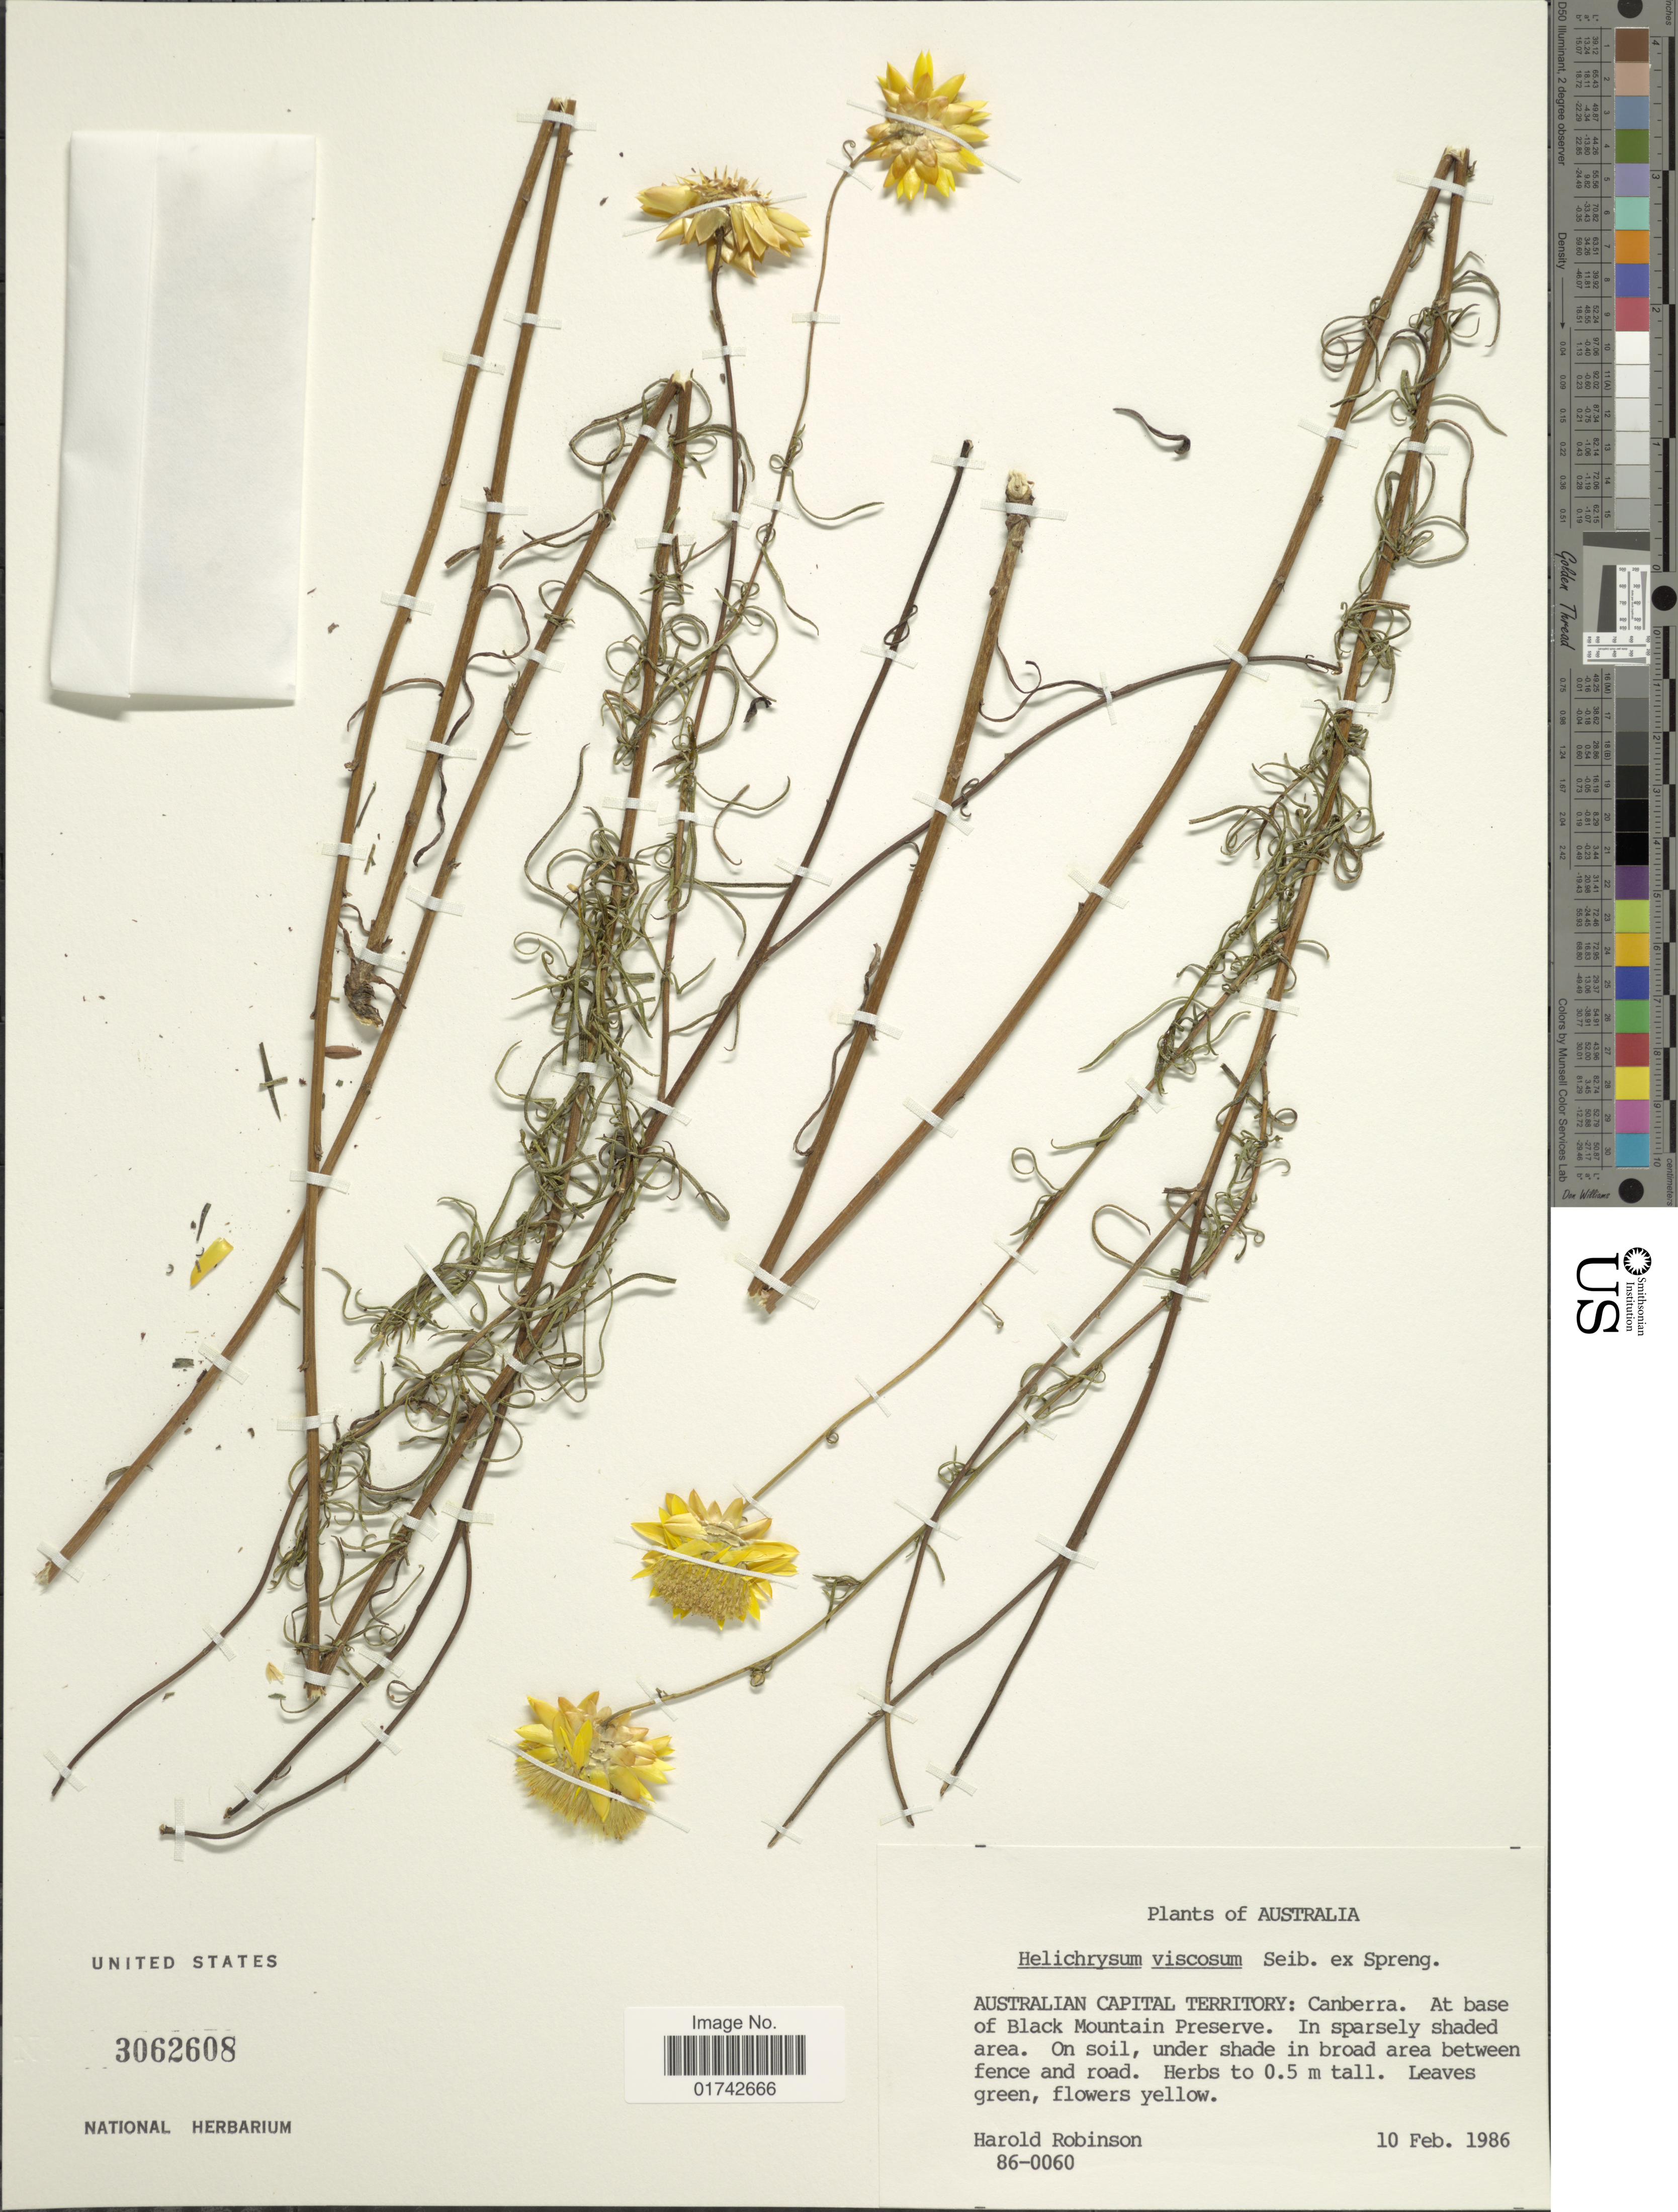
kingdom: Plantae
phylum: Tracheophyta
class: Magnoliopsida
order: Asterales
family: Asteraceae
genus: Helichrysum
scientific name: Helichrysum viscosum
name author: Spreng.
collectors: H. Robinson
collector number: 86-0060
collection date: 1986-02-10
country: Australia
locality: Australian Capital Territory: Canberra. At Base of Black Mountain Preserve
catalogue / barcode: US 3062608